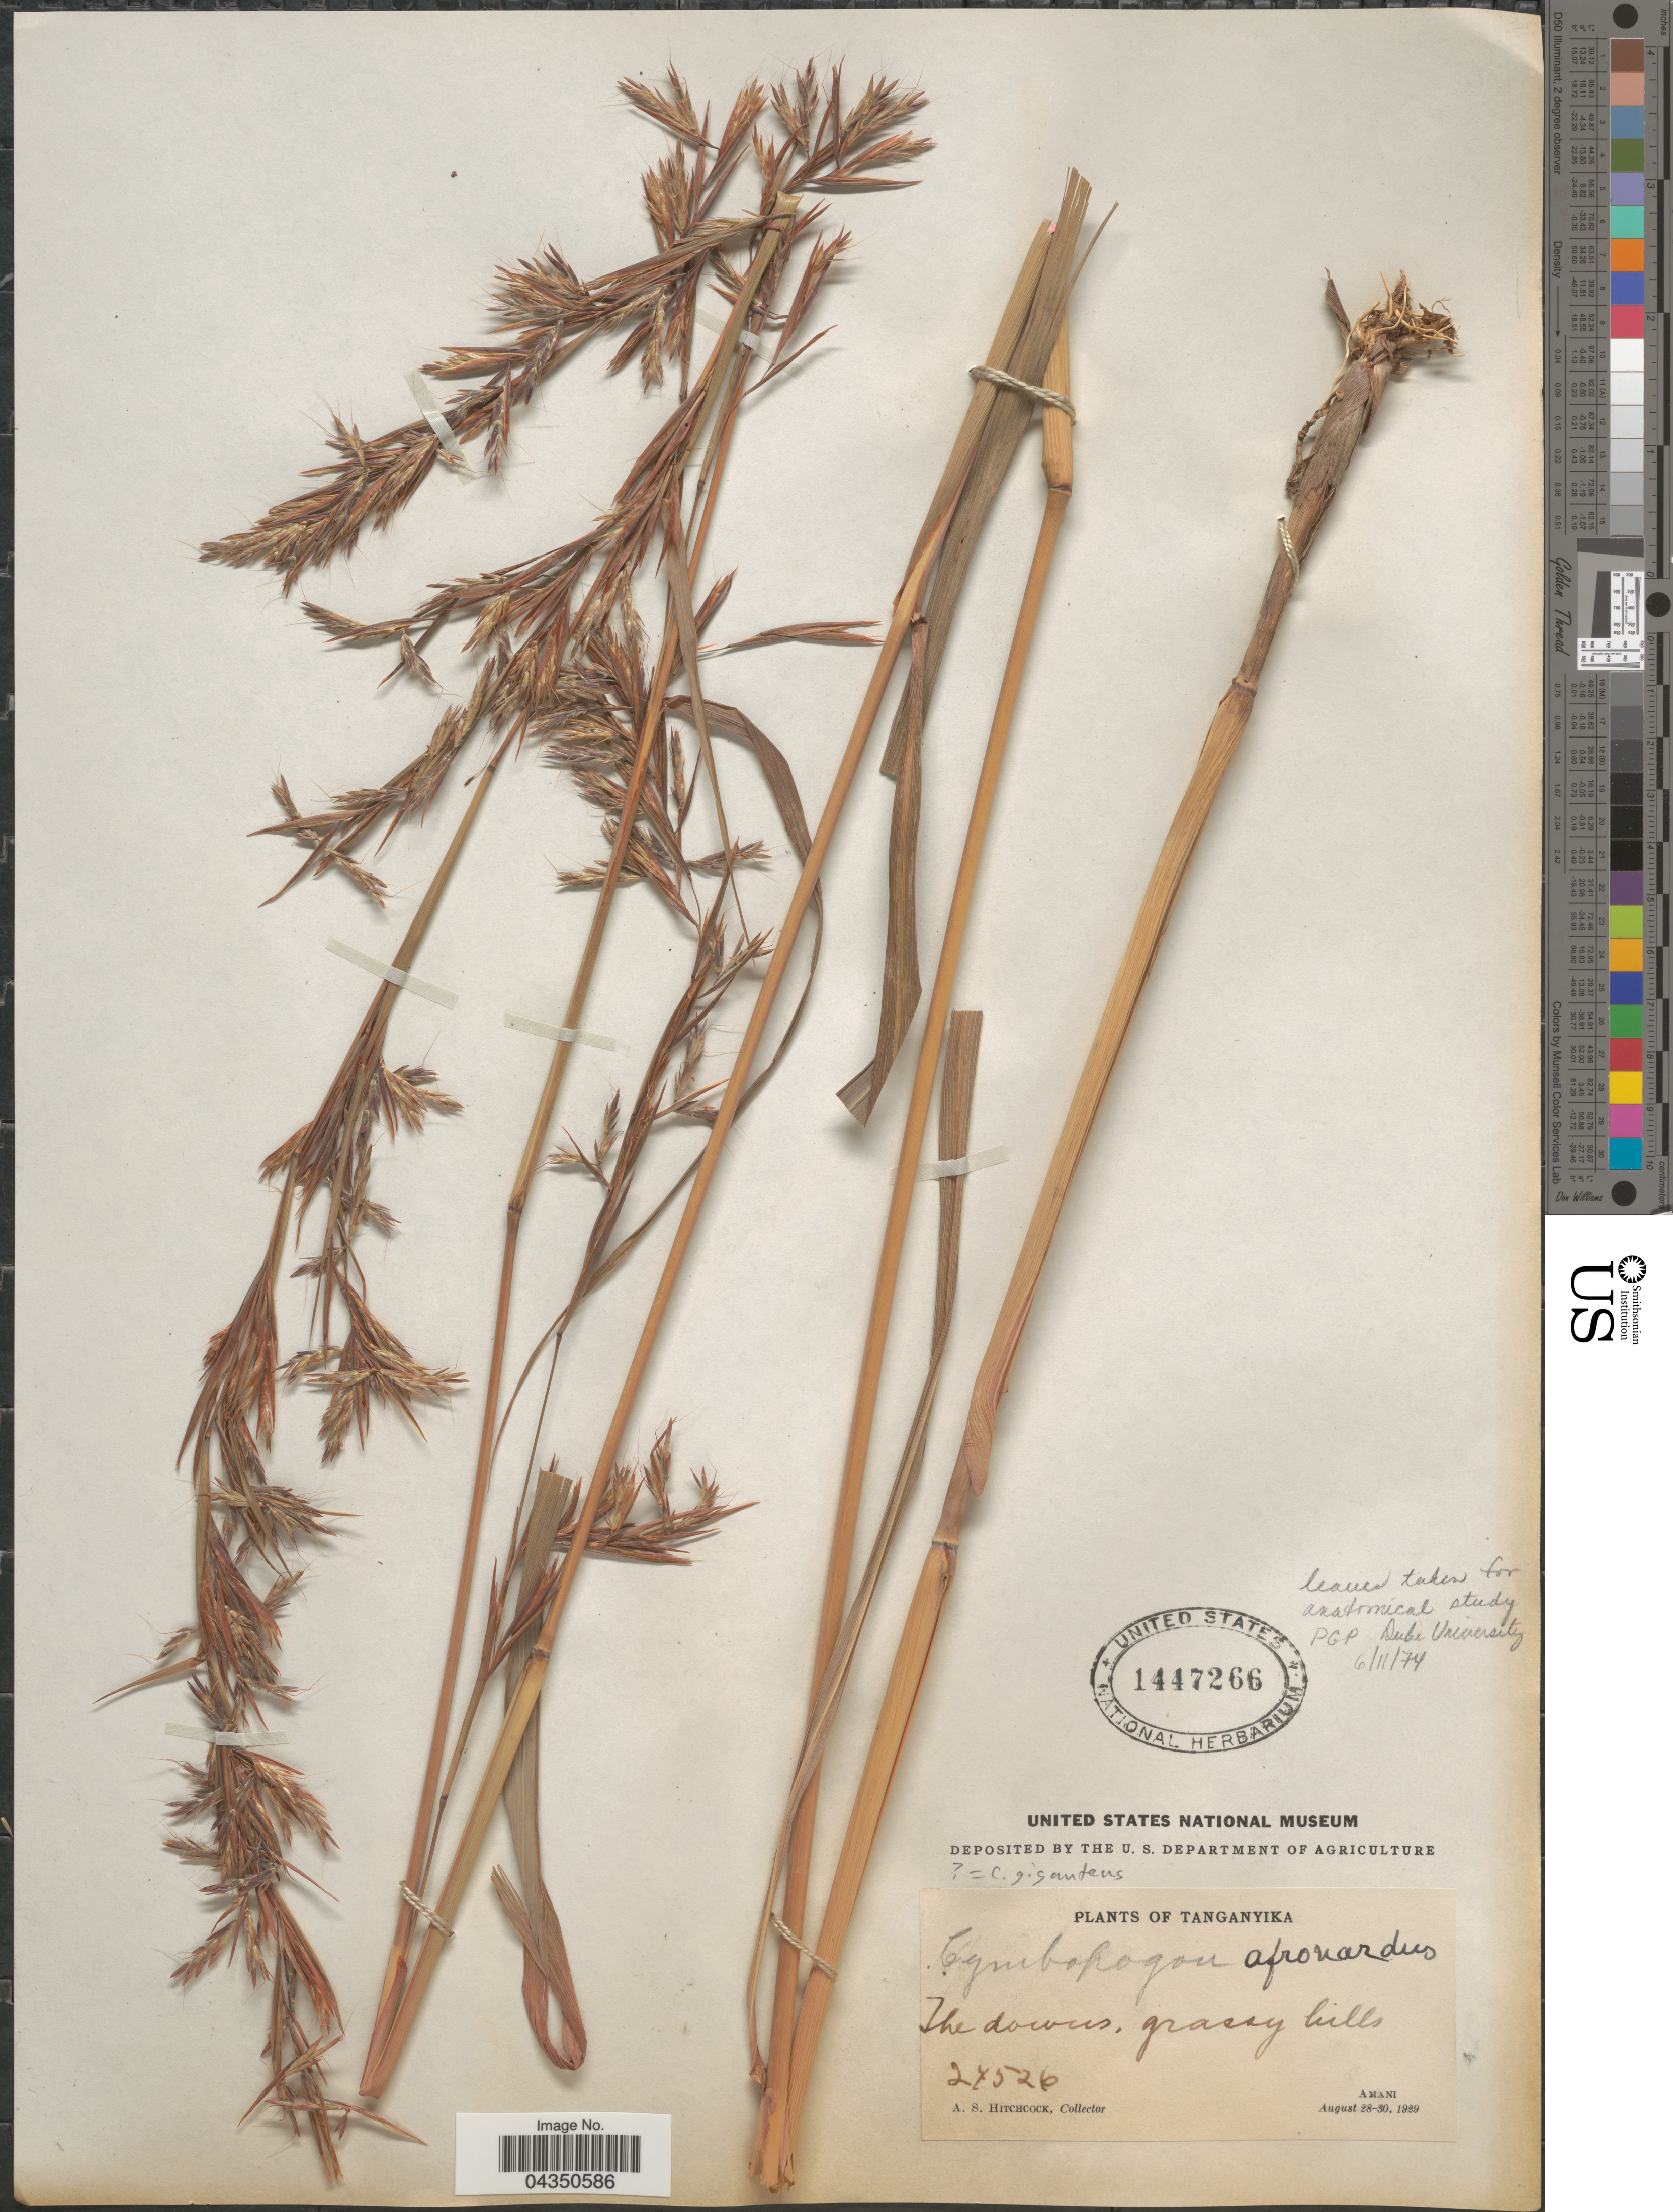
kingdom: Plantae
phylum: Tracheophyta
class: Liliopsida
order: Poales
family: Poaceae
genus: Cymbopogon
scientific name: Cymbopogon giganteus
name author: Chiov.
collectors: A. S. Hitchcock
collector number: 27526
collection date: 1929-08-28/1929-08-30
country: Tanzania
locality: Tanganyika. The downs, grassy hills. Amani.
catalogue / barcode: US 1447266